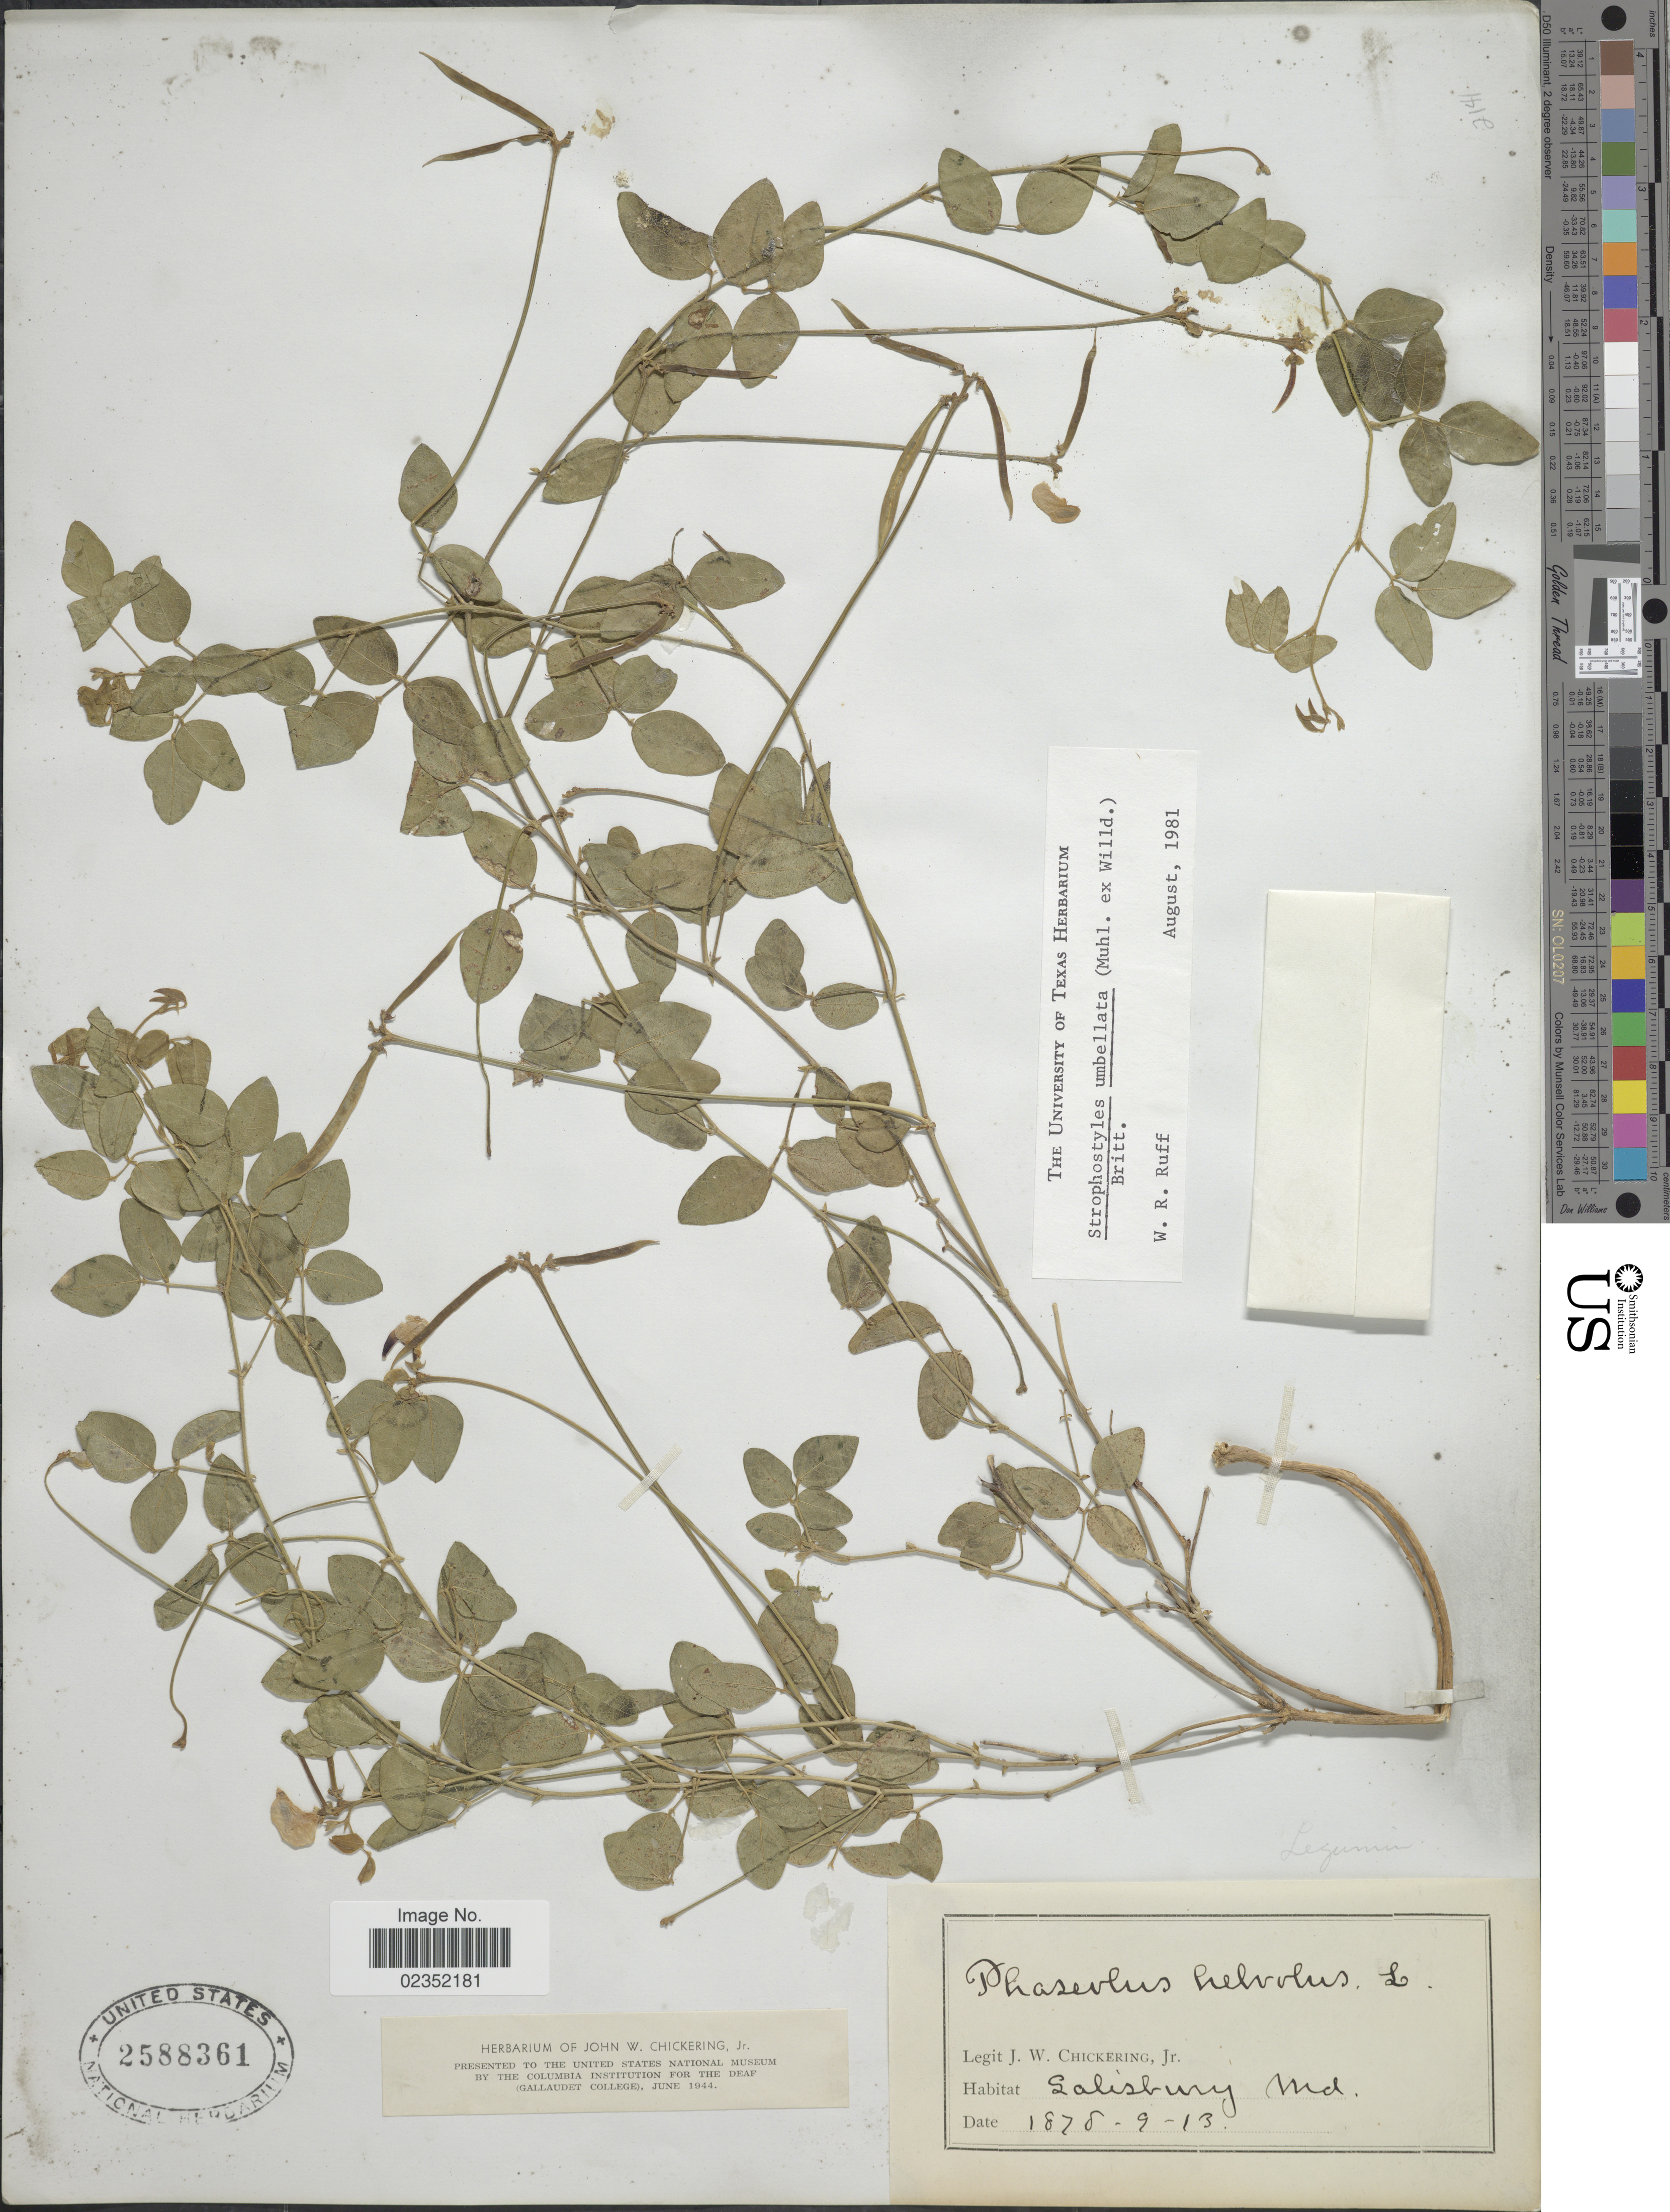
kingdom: Plantae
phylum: Tracheophyta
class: Magnoliopsida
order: Fabales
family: Fabaceae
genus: Strophostyles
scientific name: Strophostyles umbellata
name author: (Muhl. ex Willd.) Britton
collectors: J. W. Chickering Jr.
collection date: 1878-09-13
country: United States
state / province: Maryland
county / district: Wicomico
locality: Salisbury, Md.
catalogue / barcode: US 2588361